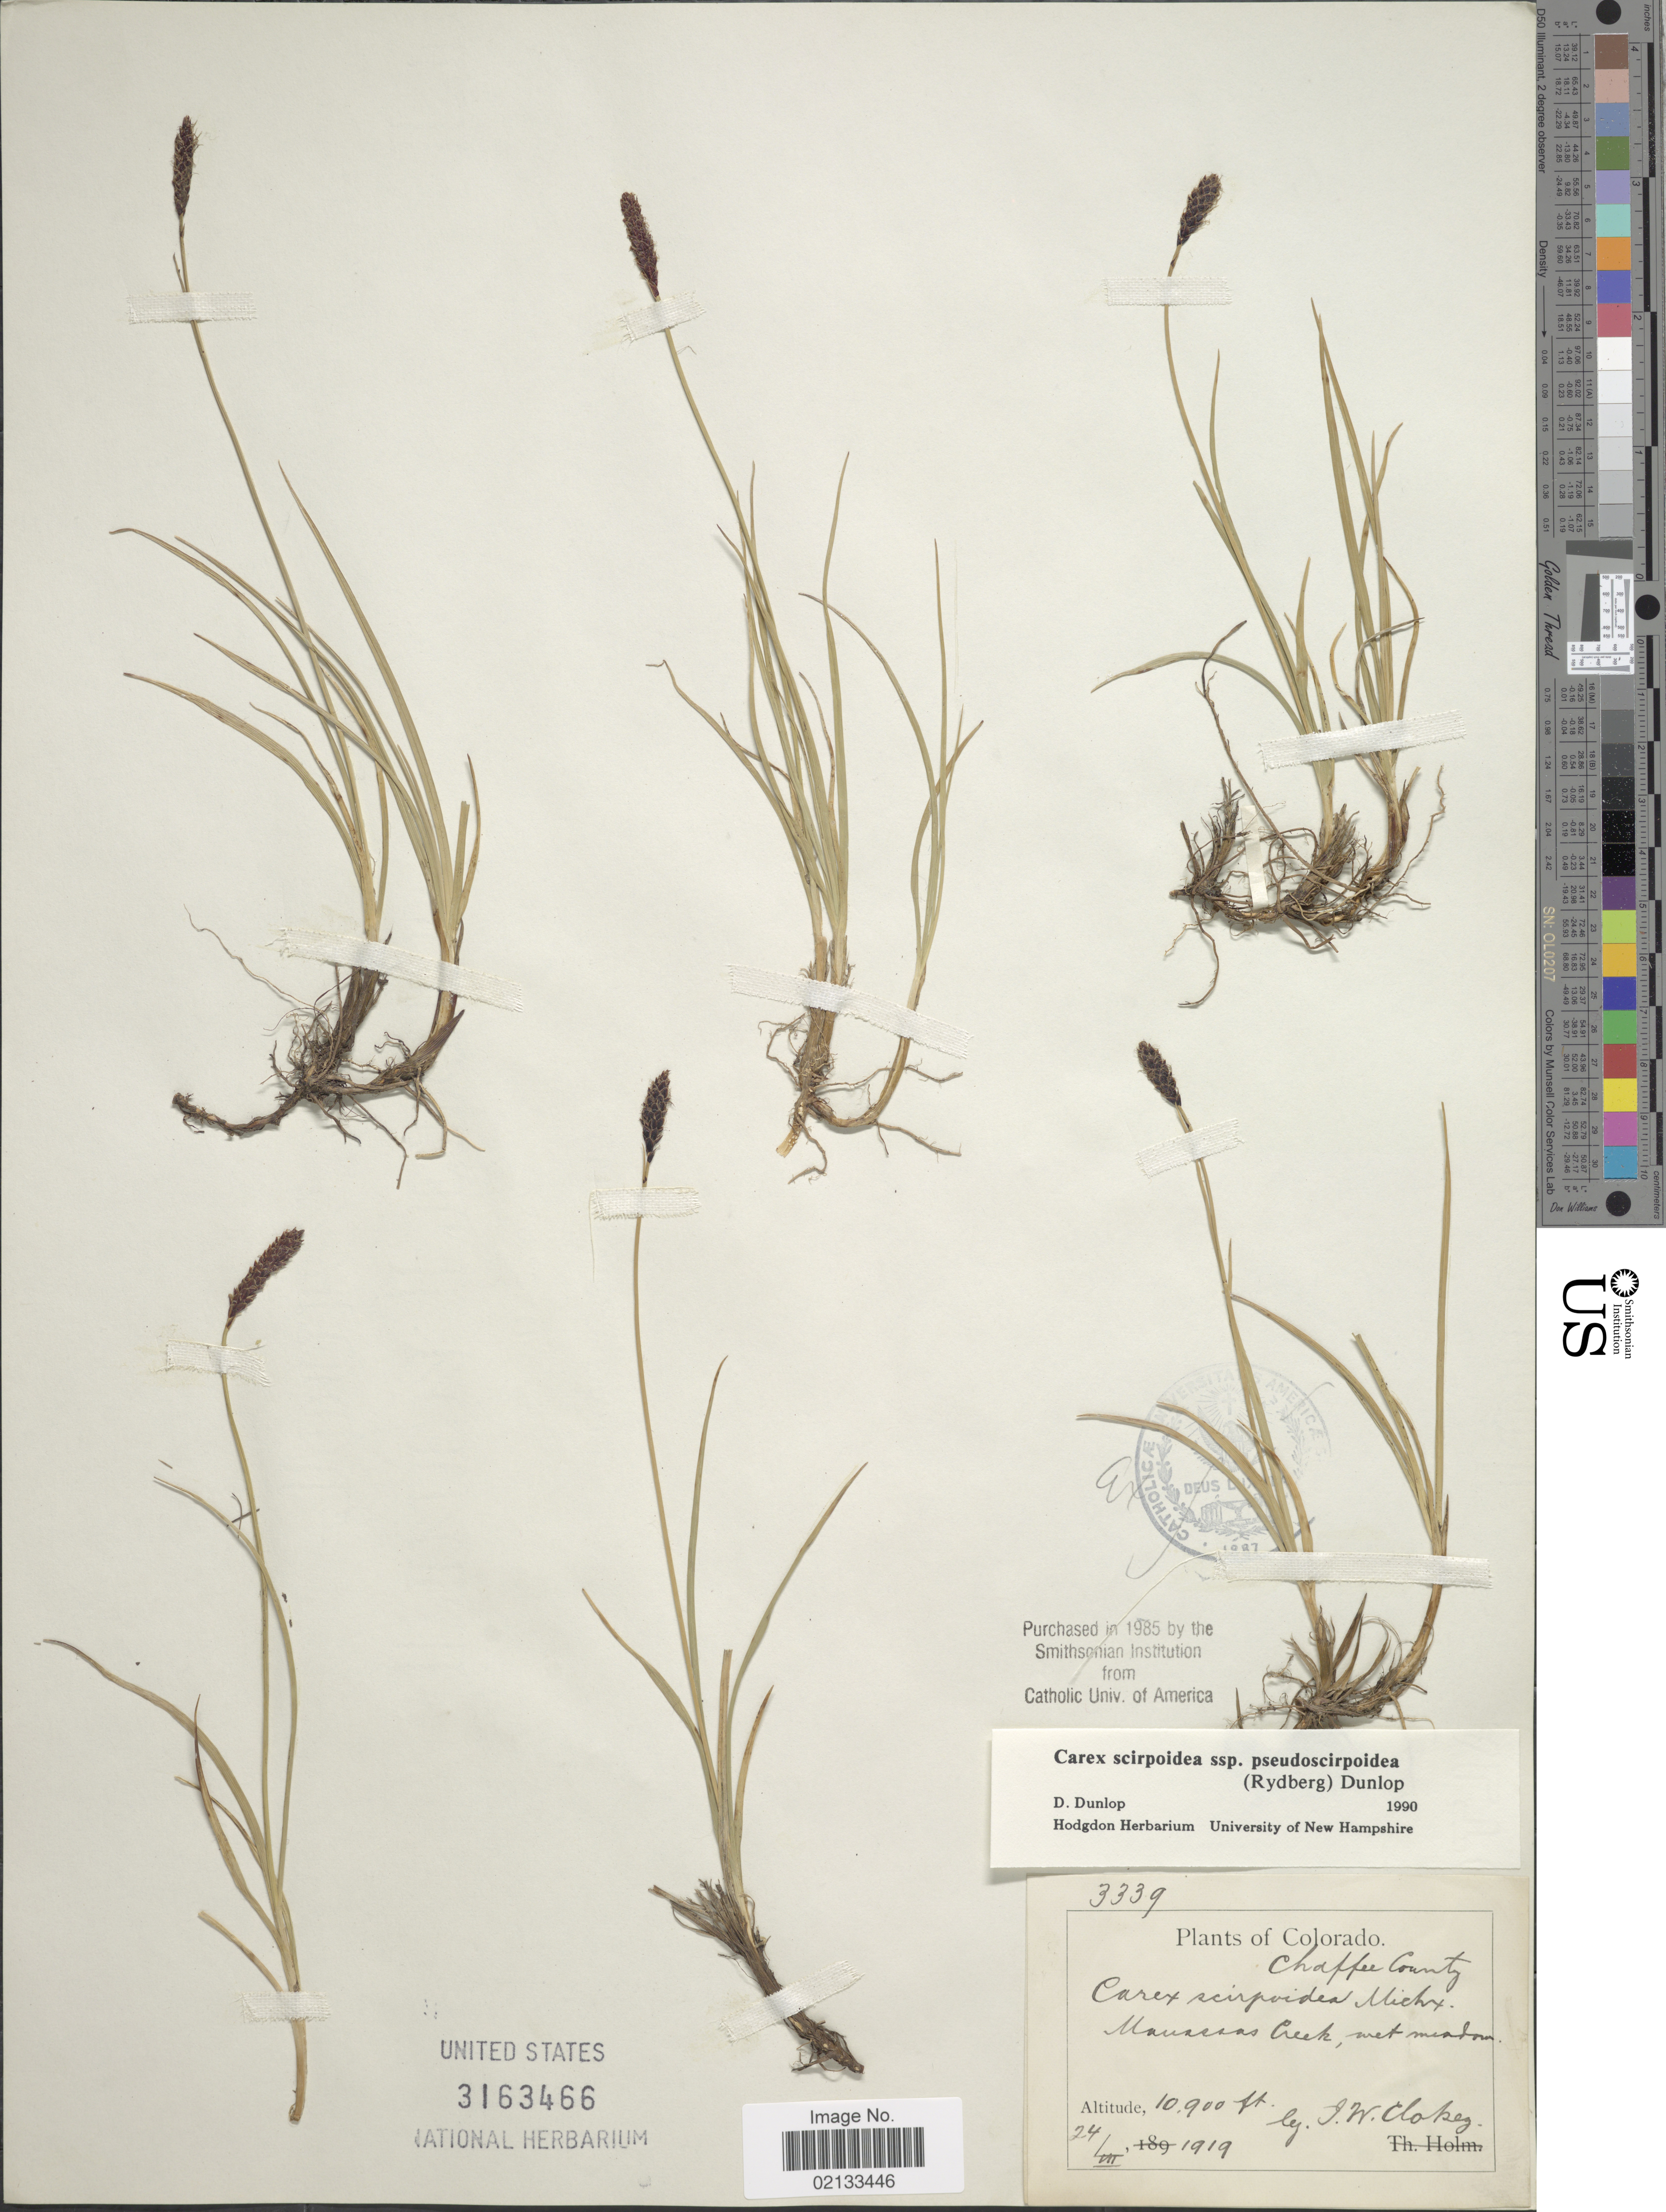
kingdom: Plantae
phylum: Tracheophyta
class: Liliopsida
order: Poales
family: Cyperaceae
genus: Carex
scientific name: Carex scirpoidea subsp. pseudoscirpoidea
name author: (Rydb.) Dunlop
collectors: I. W. Clokey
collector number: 3339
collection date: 1919-07-24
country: United States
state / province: Colorado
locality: Manassas Creek, wet meadow, Chaffee County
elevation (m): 3322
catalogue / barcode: US 3163466